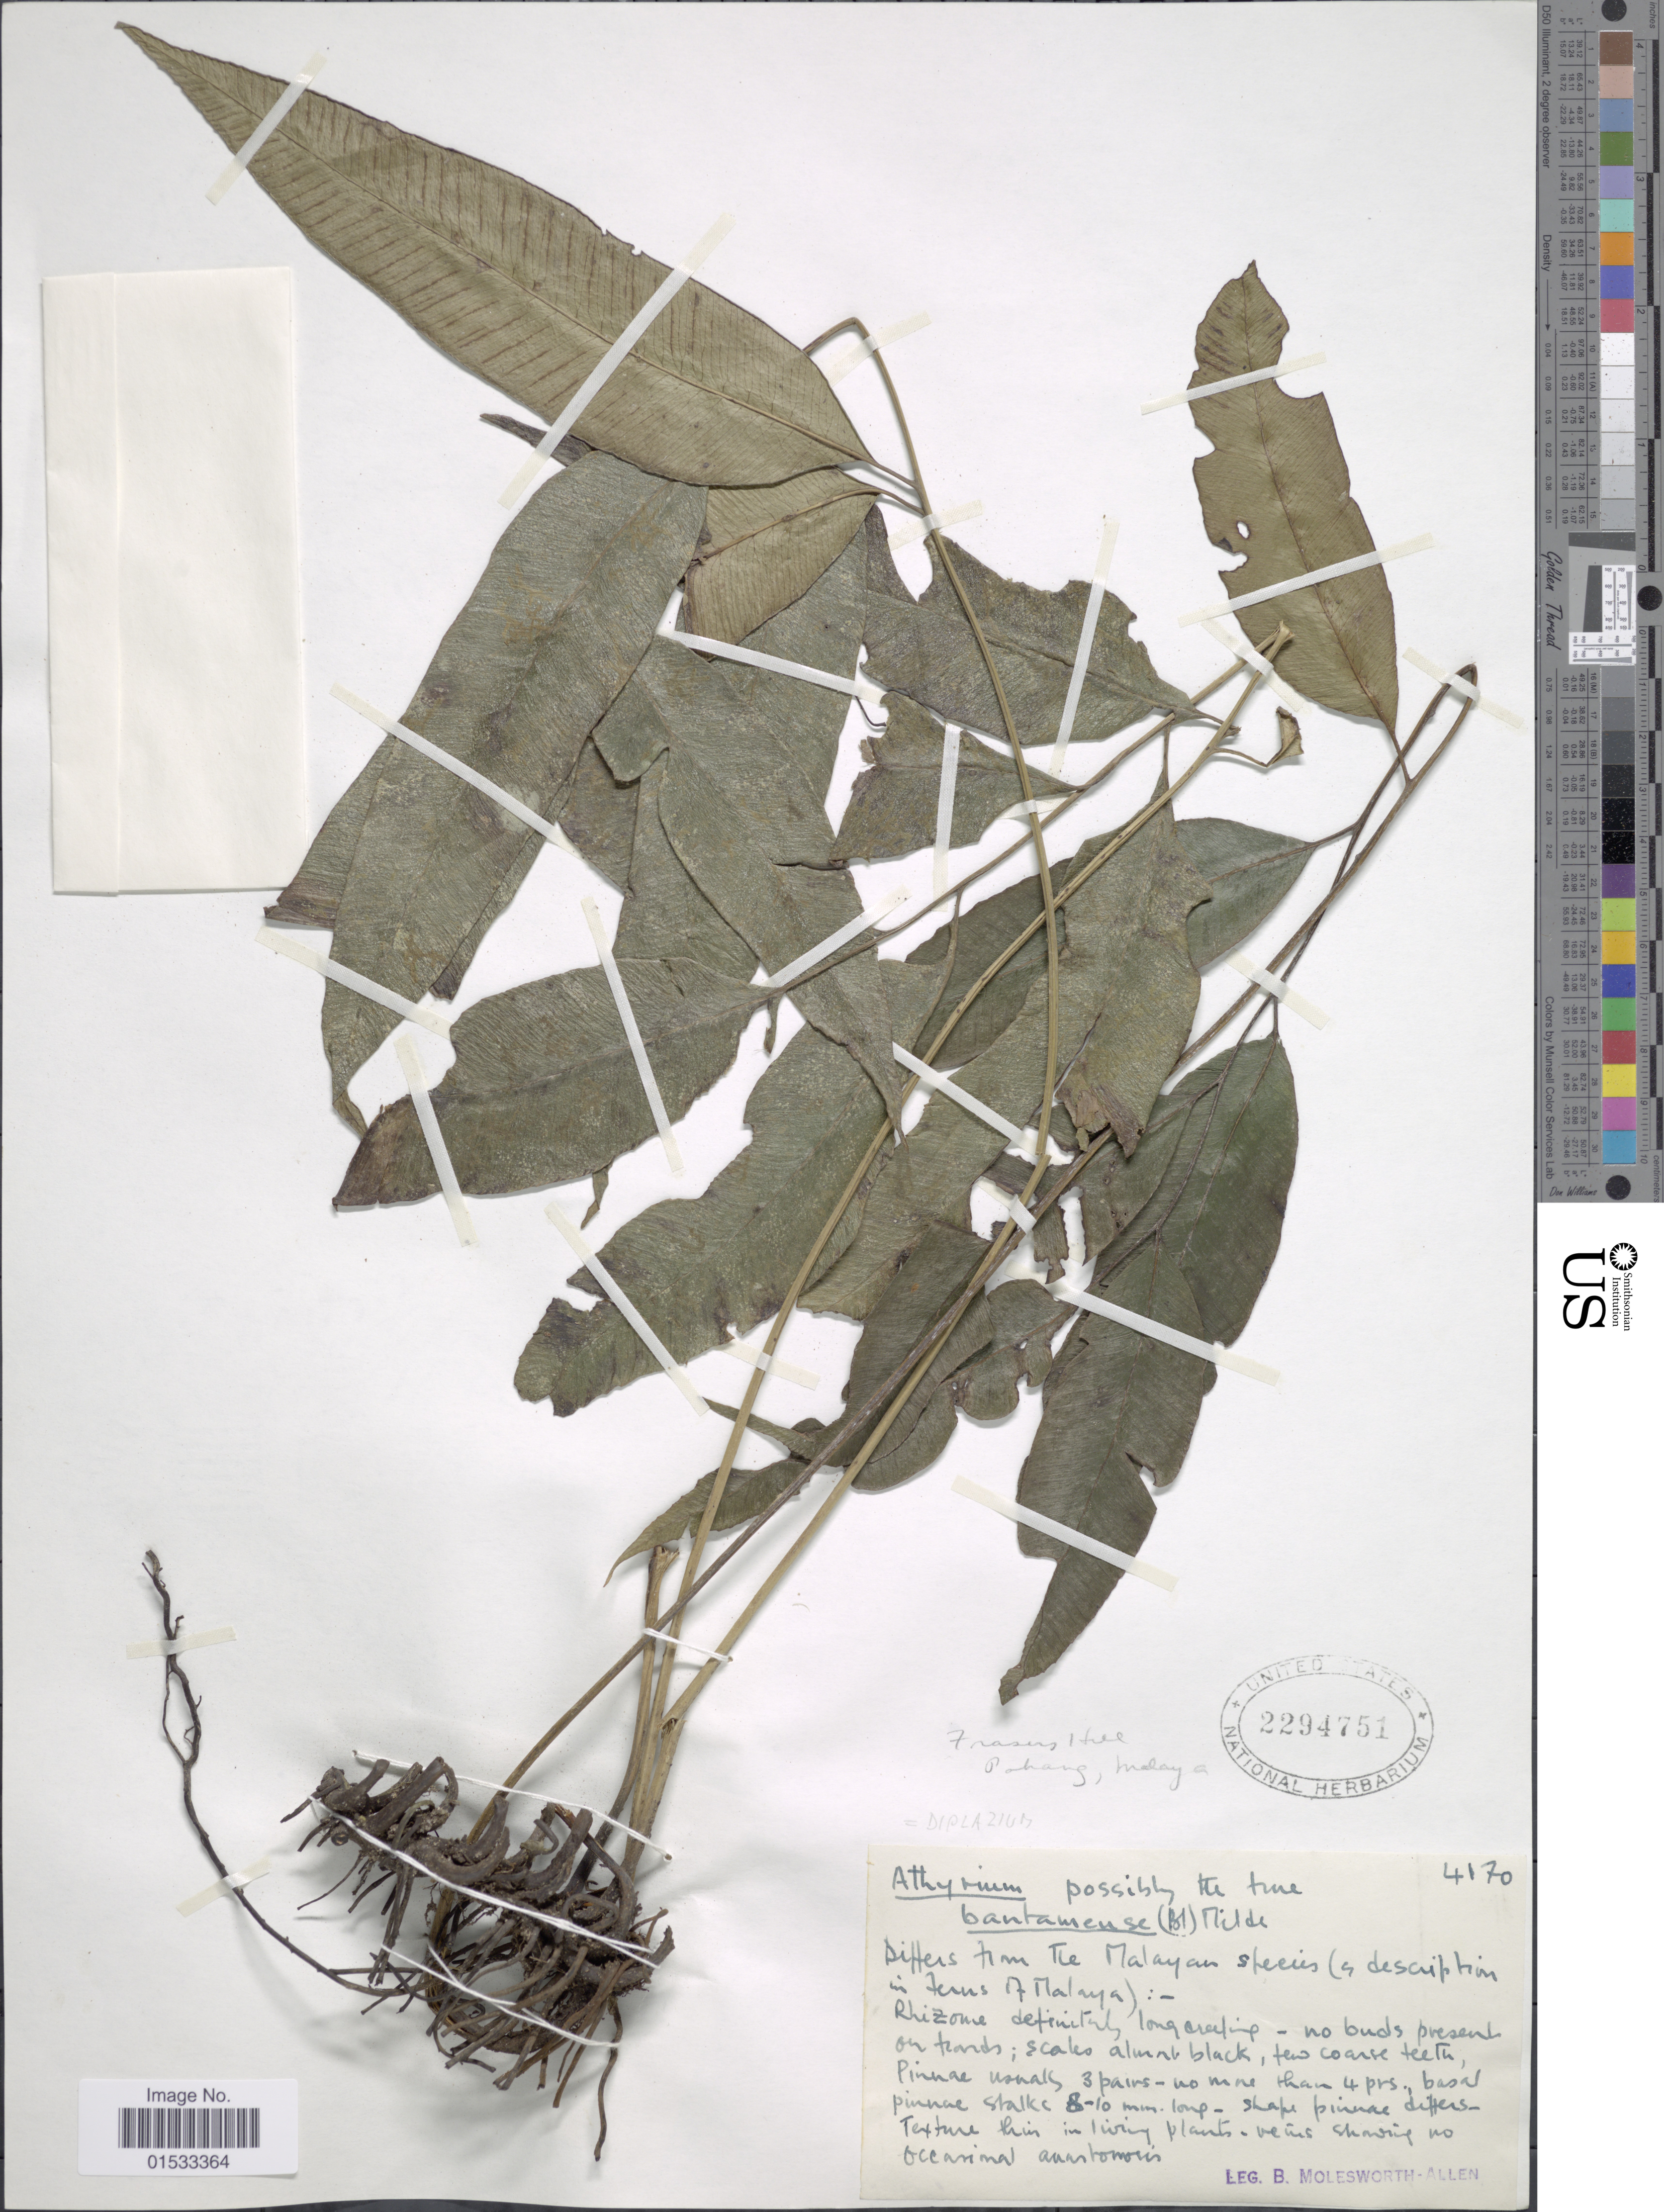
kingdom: Plantae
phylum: Tracheophyta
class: Polypodiopsida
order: Polypodiales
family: Athyriaceae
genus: Diplazium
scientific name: Diplazium bantamense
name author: Blume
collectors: B. E. G. Molesworth-Allen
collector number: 4170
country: Malaysia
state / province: Pahang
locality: Malaya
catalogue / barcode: US 2294751